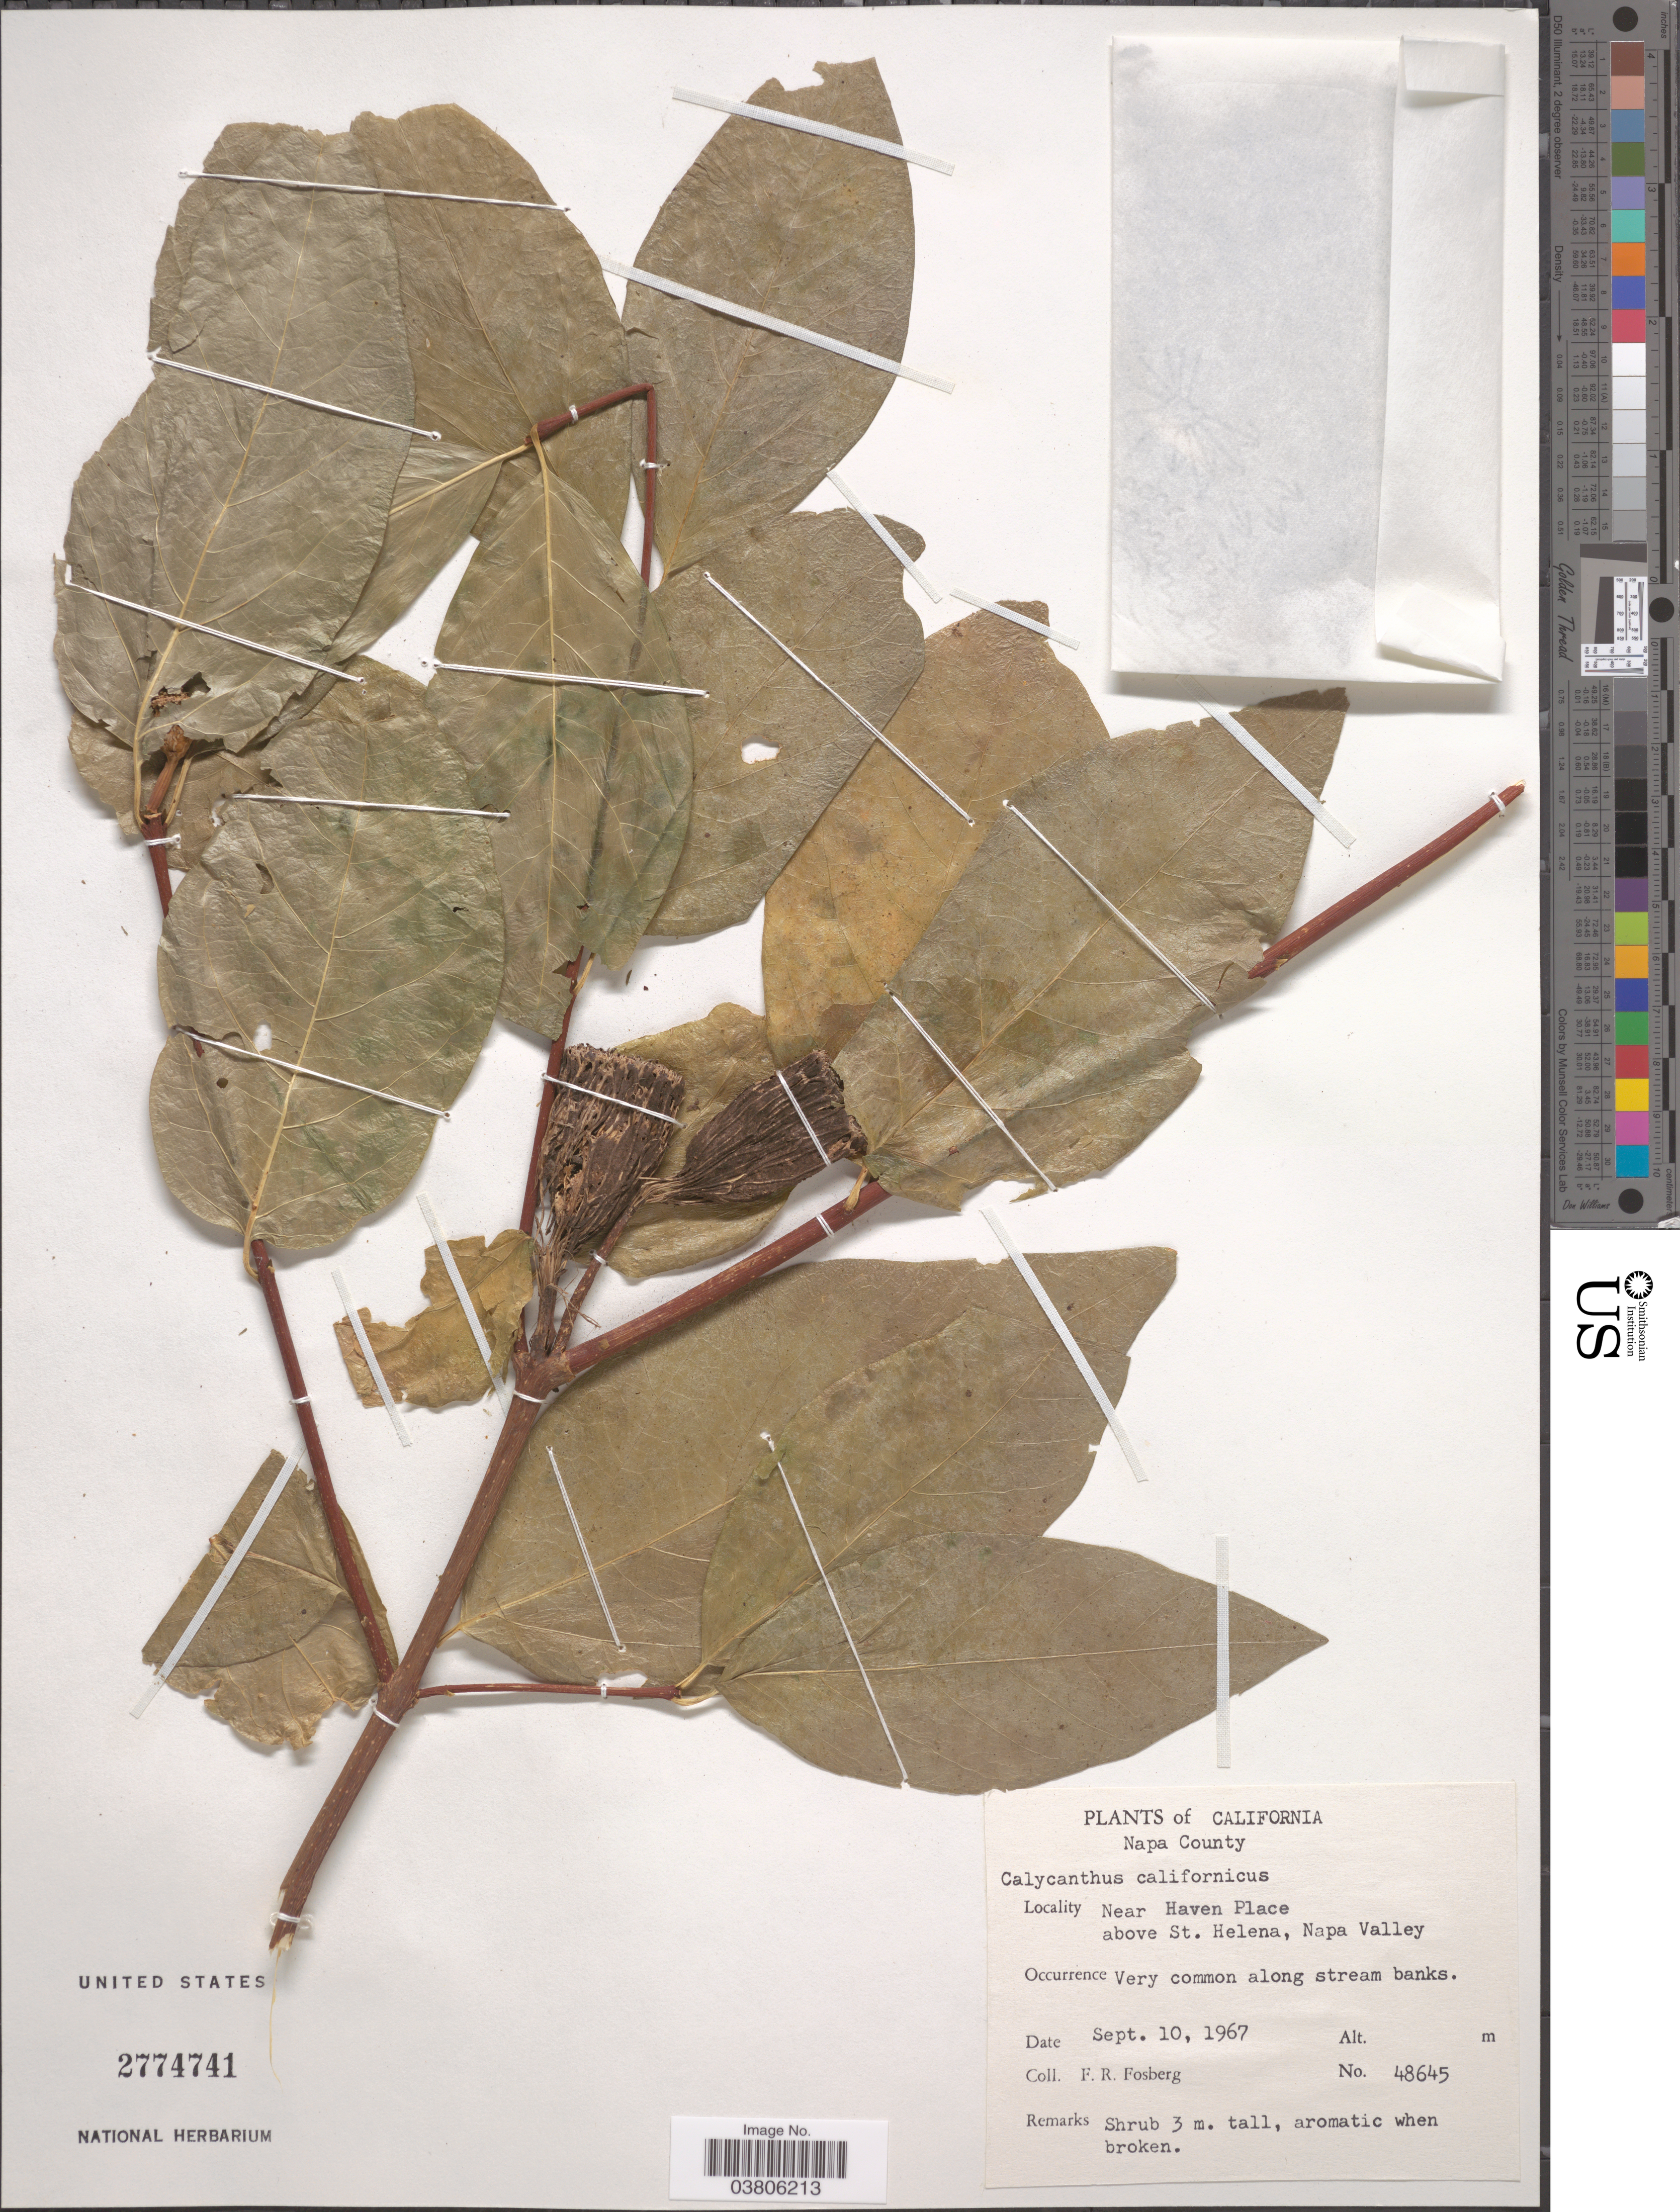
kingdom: Plantae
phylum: Tracheophyta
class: Magnoliopsida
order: Laurales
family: Calycanthaceae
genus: Calycanthus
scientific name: Calycanthus occidentalis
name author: Hook. & Arn.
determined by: Strong, Mark T., (BOT), Smithsonian Institution - National Museum of Natural History (UNITED STATES)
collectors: F. R. Fosberg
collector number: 48645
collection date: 1967-09-10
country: United States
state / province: California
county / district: Napa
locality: Napa County. Near Haven Place above St. Helena, Napa Valley.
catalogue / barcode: US 2774741